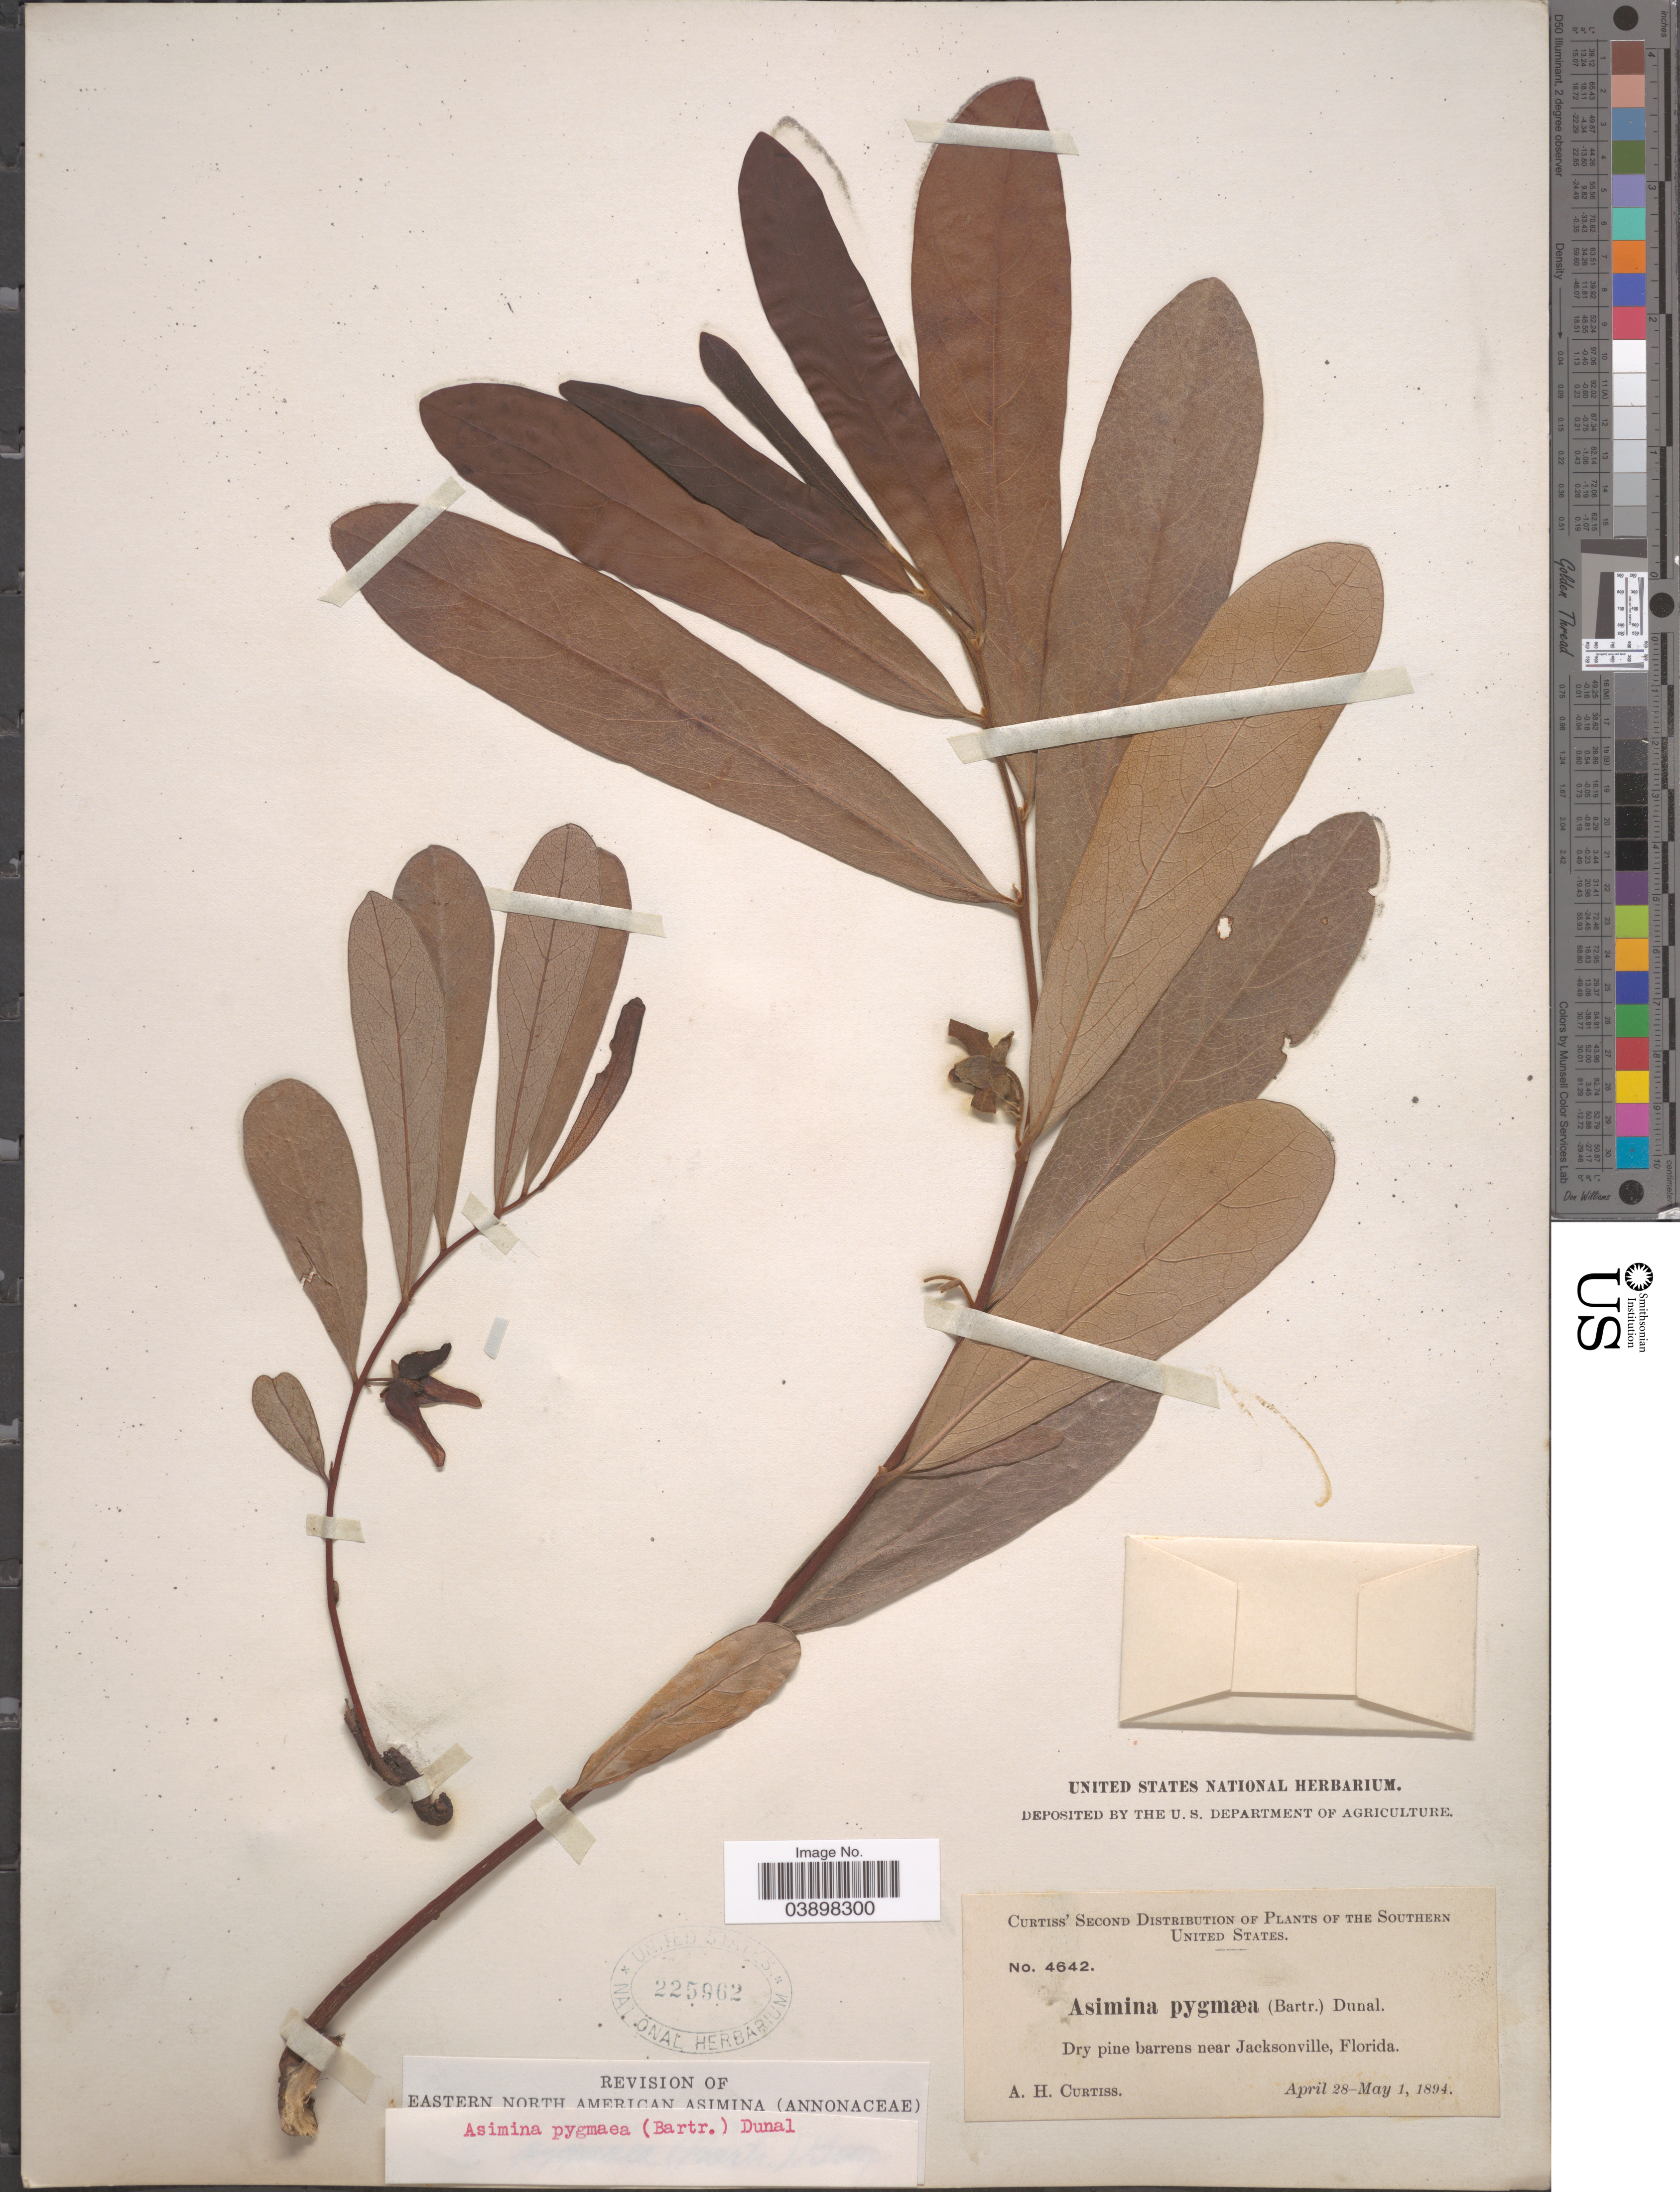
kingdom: Plantae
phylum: Tracheophyta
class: Magnoliopsida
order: Magnoliales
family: Annonaceae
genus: Asimina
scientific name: Asimina pygmaea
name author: Dunal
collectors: A. H. Curtiss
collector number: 4642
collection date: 1894-04-28/1894-05-01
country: United States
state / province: Florida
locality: The Southern United States. Dry pine barrens near Jacksonville.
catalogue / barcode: US 225962